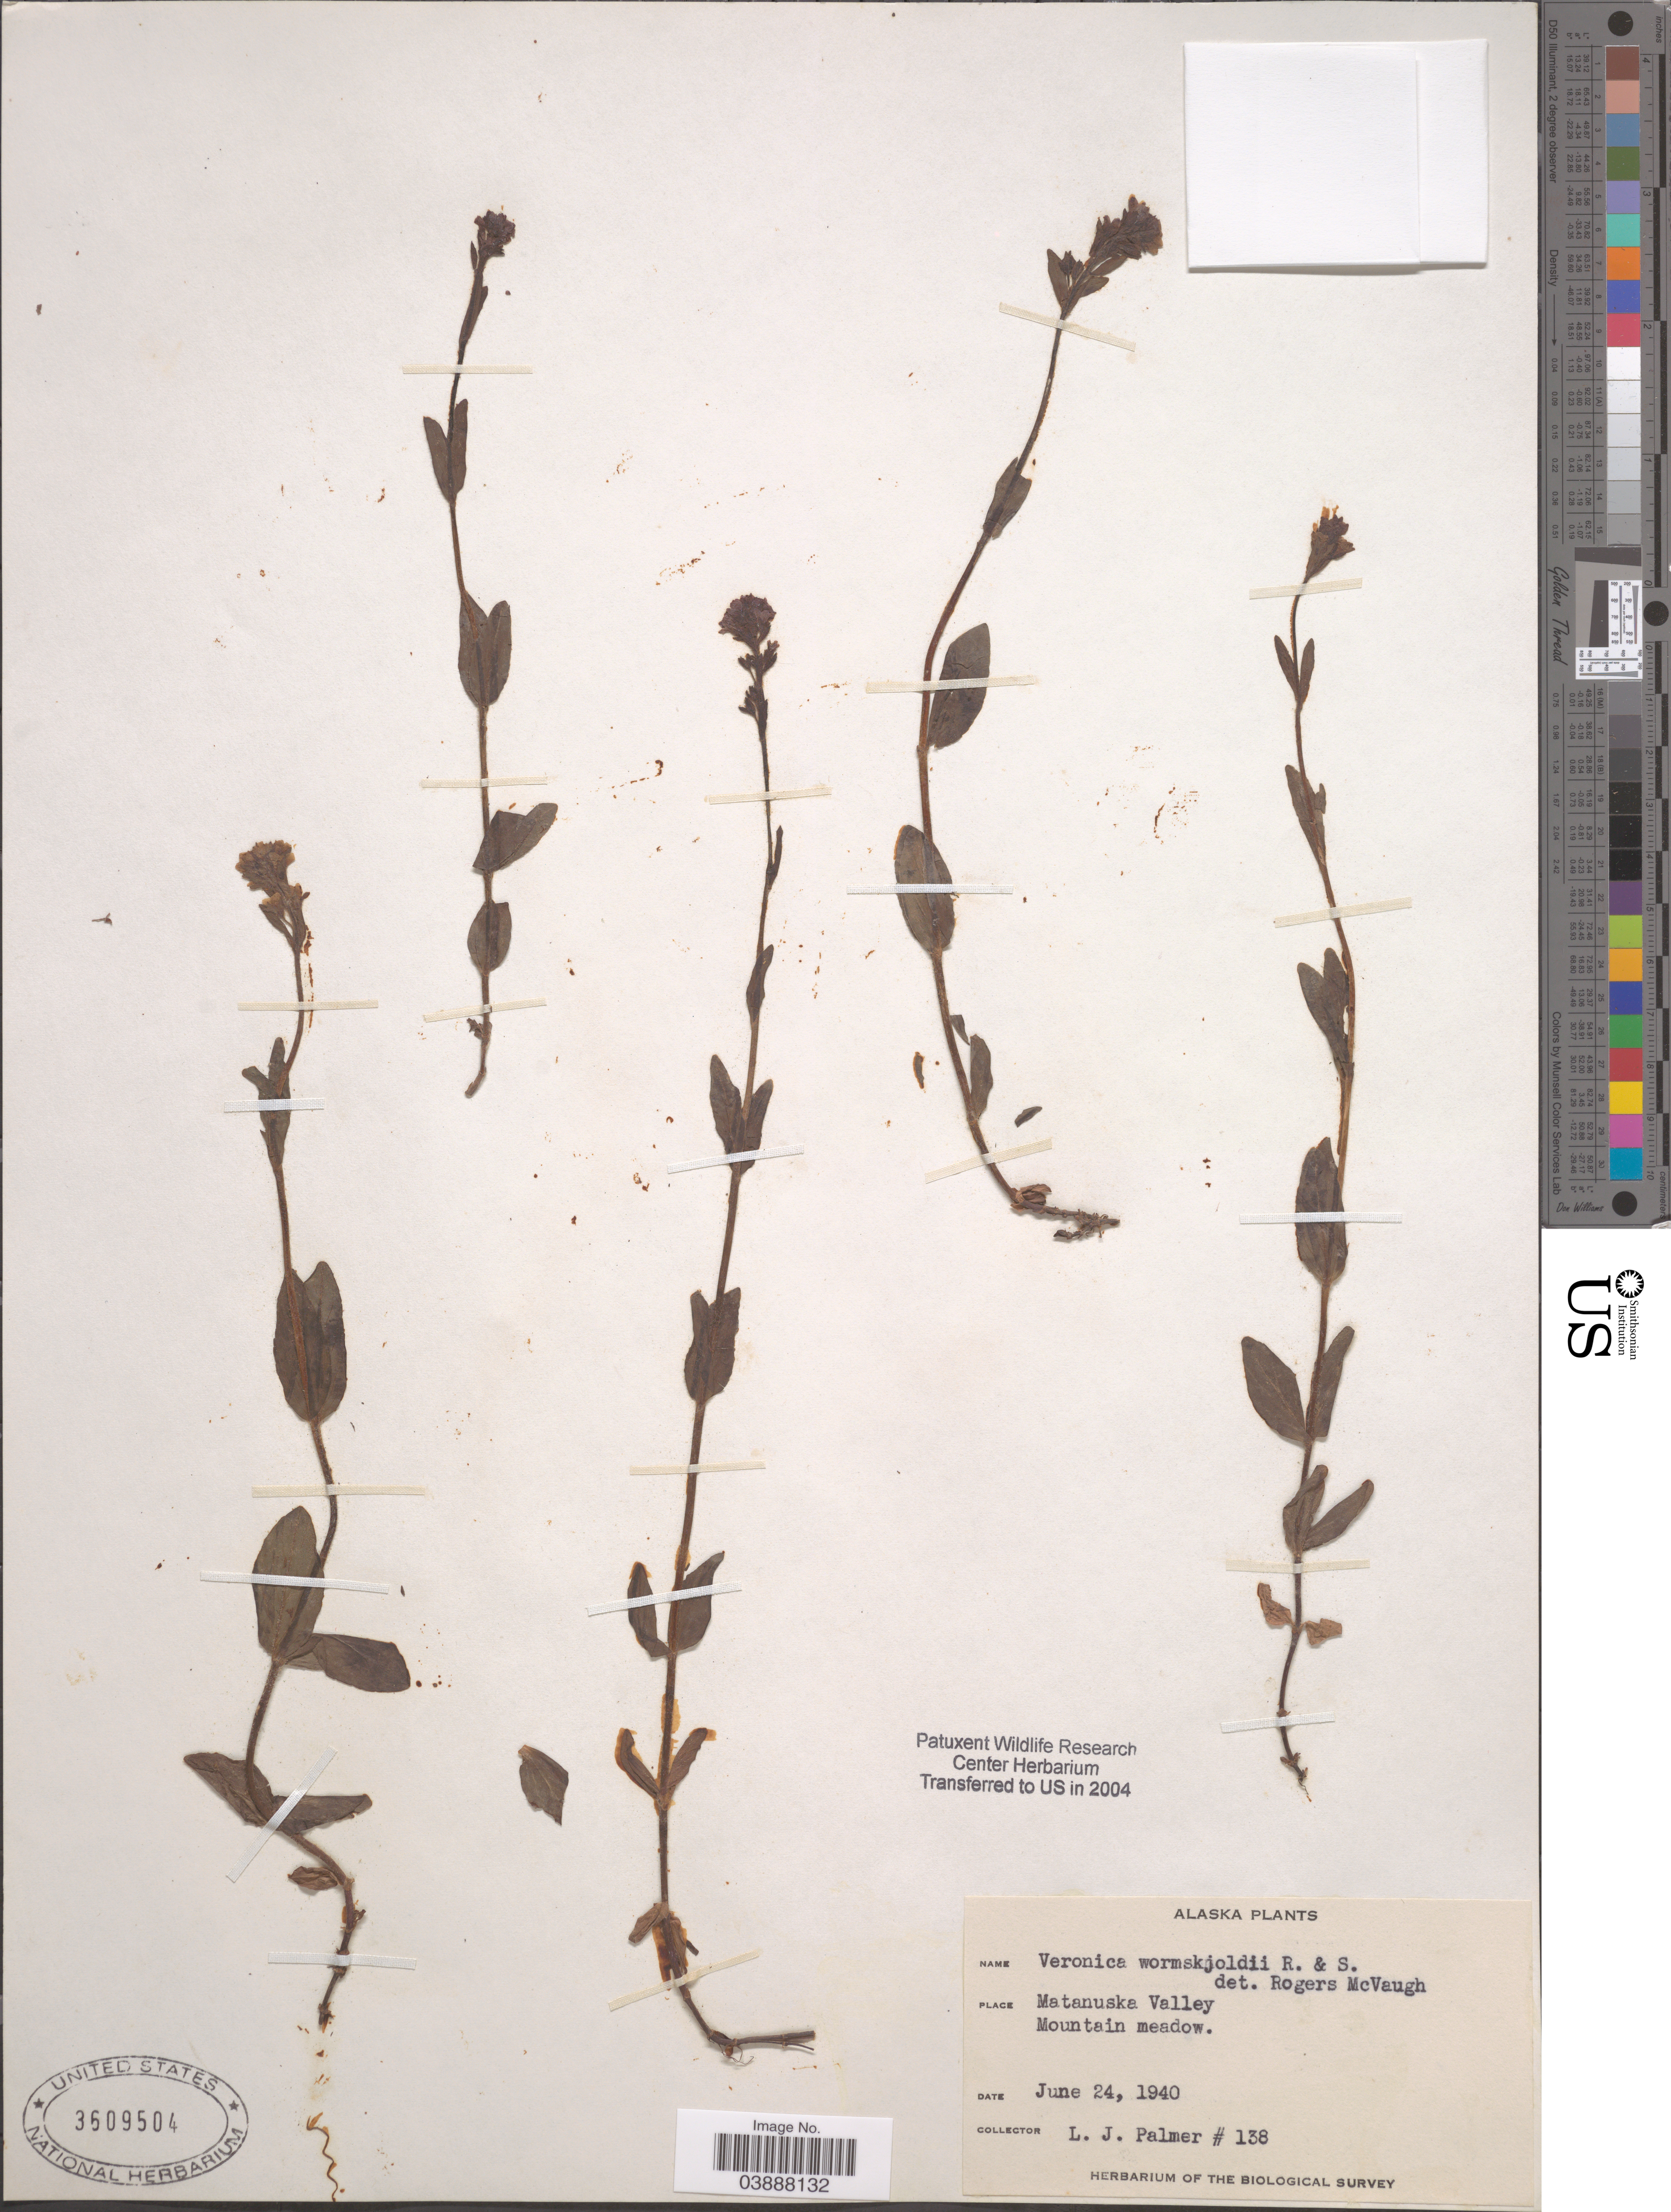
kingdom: Plantae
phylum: Tracheophyta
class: Magnoliopsida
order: Lamiales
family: Plantaginaceae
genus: Veronica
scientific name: Veronica wormskjoldii subsp. wormskjoldii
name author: Roem. & Schult.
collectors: L. J. Palmer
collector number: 138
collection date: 1940-06-24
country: United States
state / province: Alaska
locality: Matanuska Valley, Mountain meadow.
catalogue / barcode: US 3609504